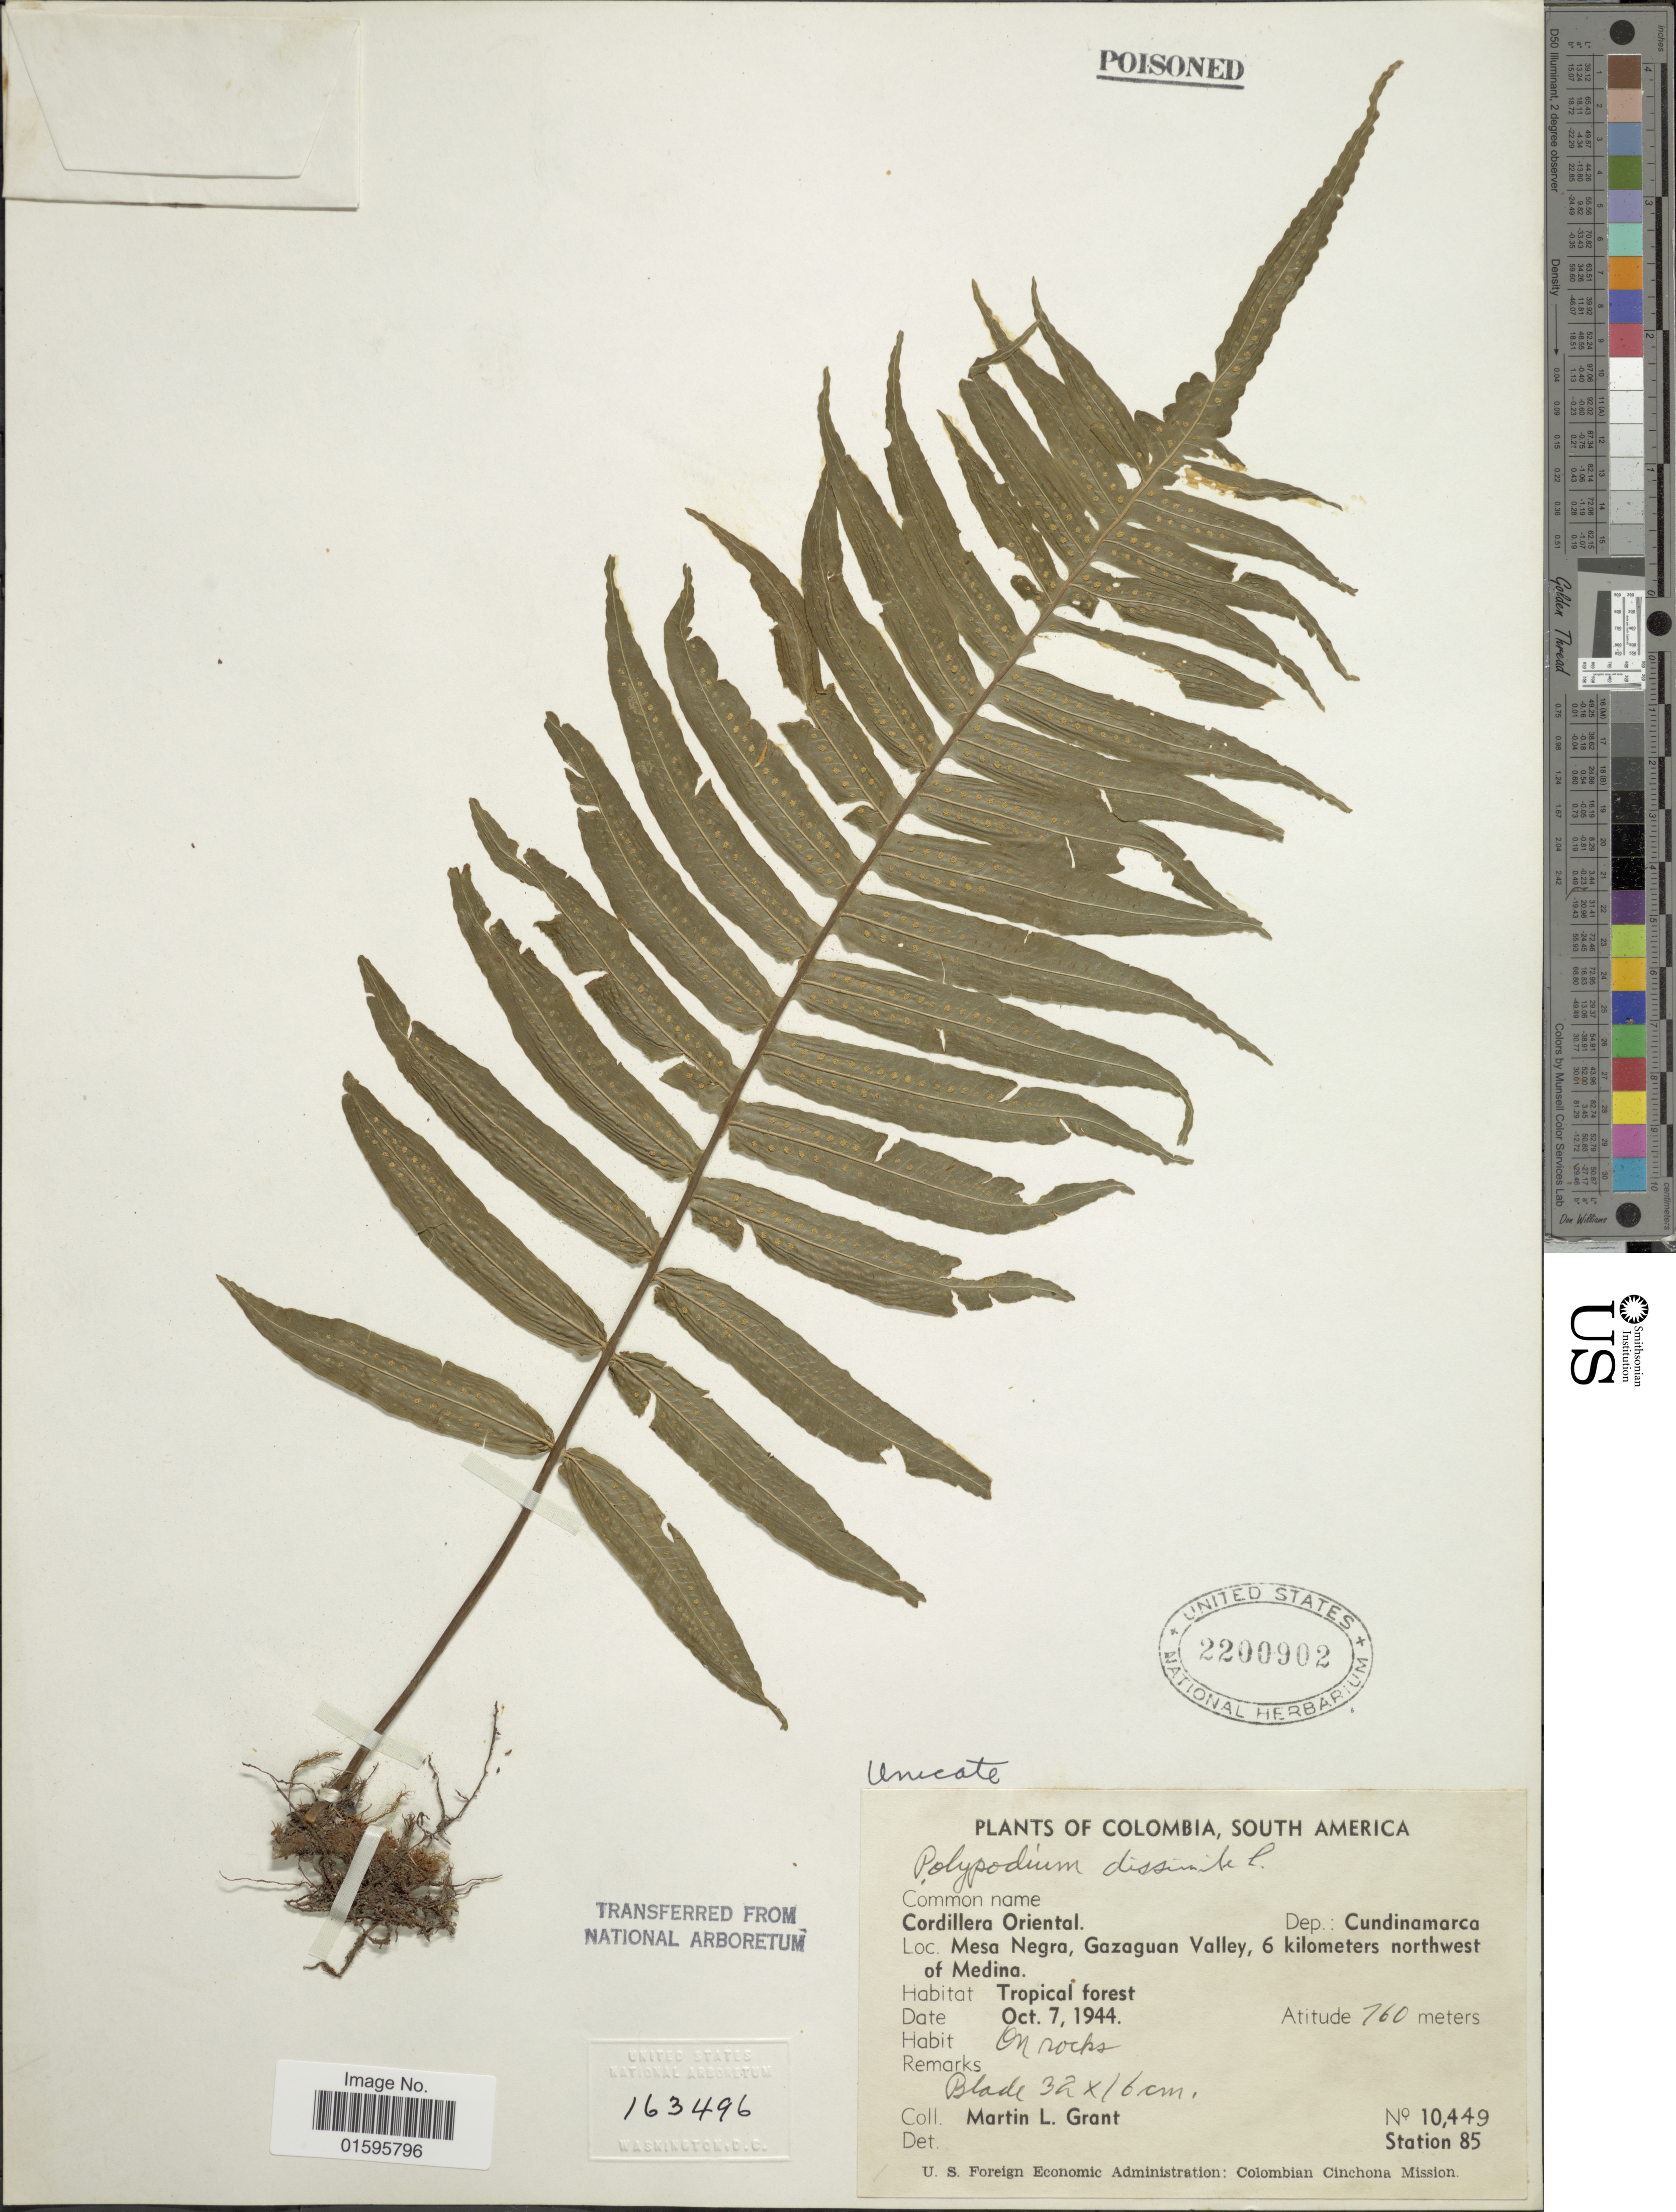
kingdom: Plantae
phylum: Tracheophyta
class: Polypodiopsida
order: Polypodiales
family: Polypodiaceae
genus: Polypodium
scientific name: Polypodium dulce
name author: Poir.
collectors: M. L. Grant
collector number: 10449/85*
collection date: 1944-10-07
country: Colombia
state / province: Cundinamarca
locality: Colombia, South America, Cordillera Oriental, Mesa Negra, Gazaguan Valley, 6 kilometers northwest of Medina, Dep. Cundinamarca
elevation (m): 760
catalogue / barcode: US 2200902